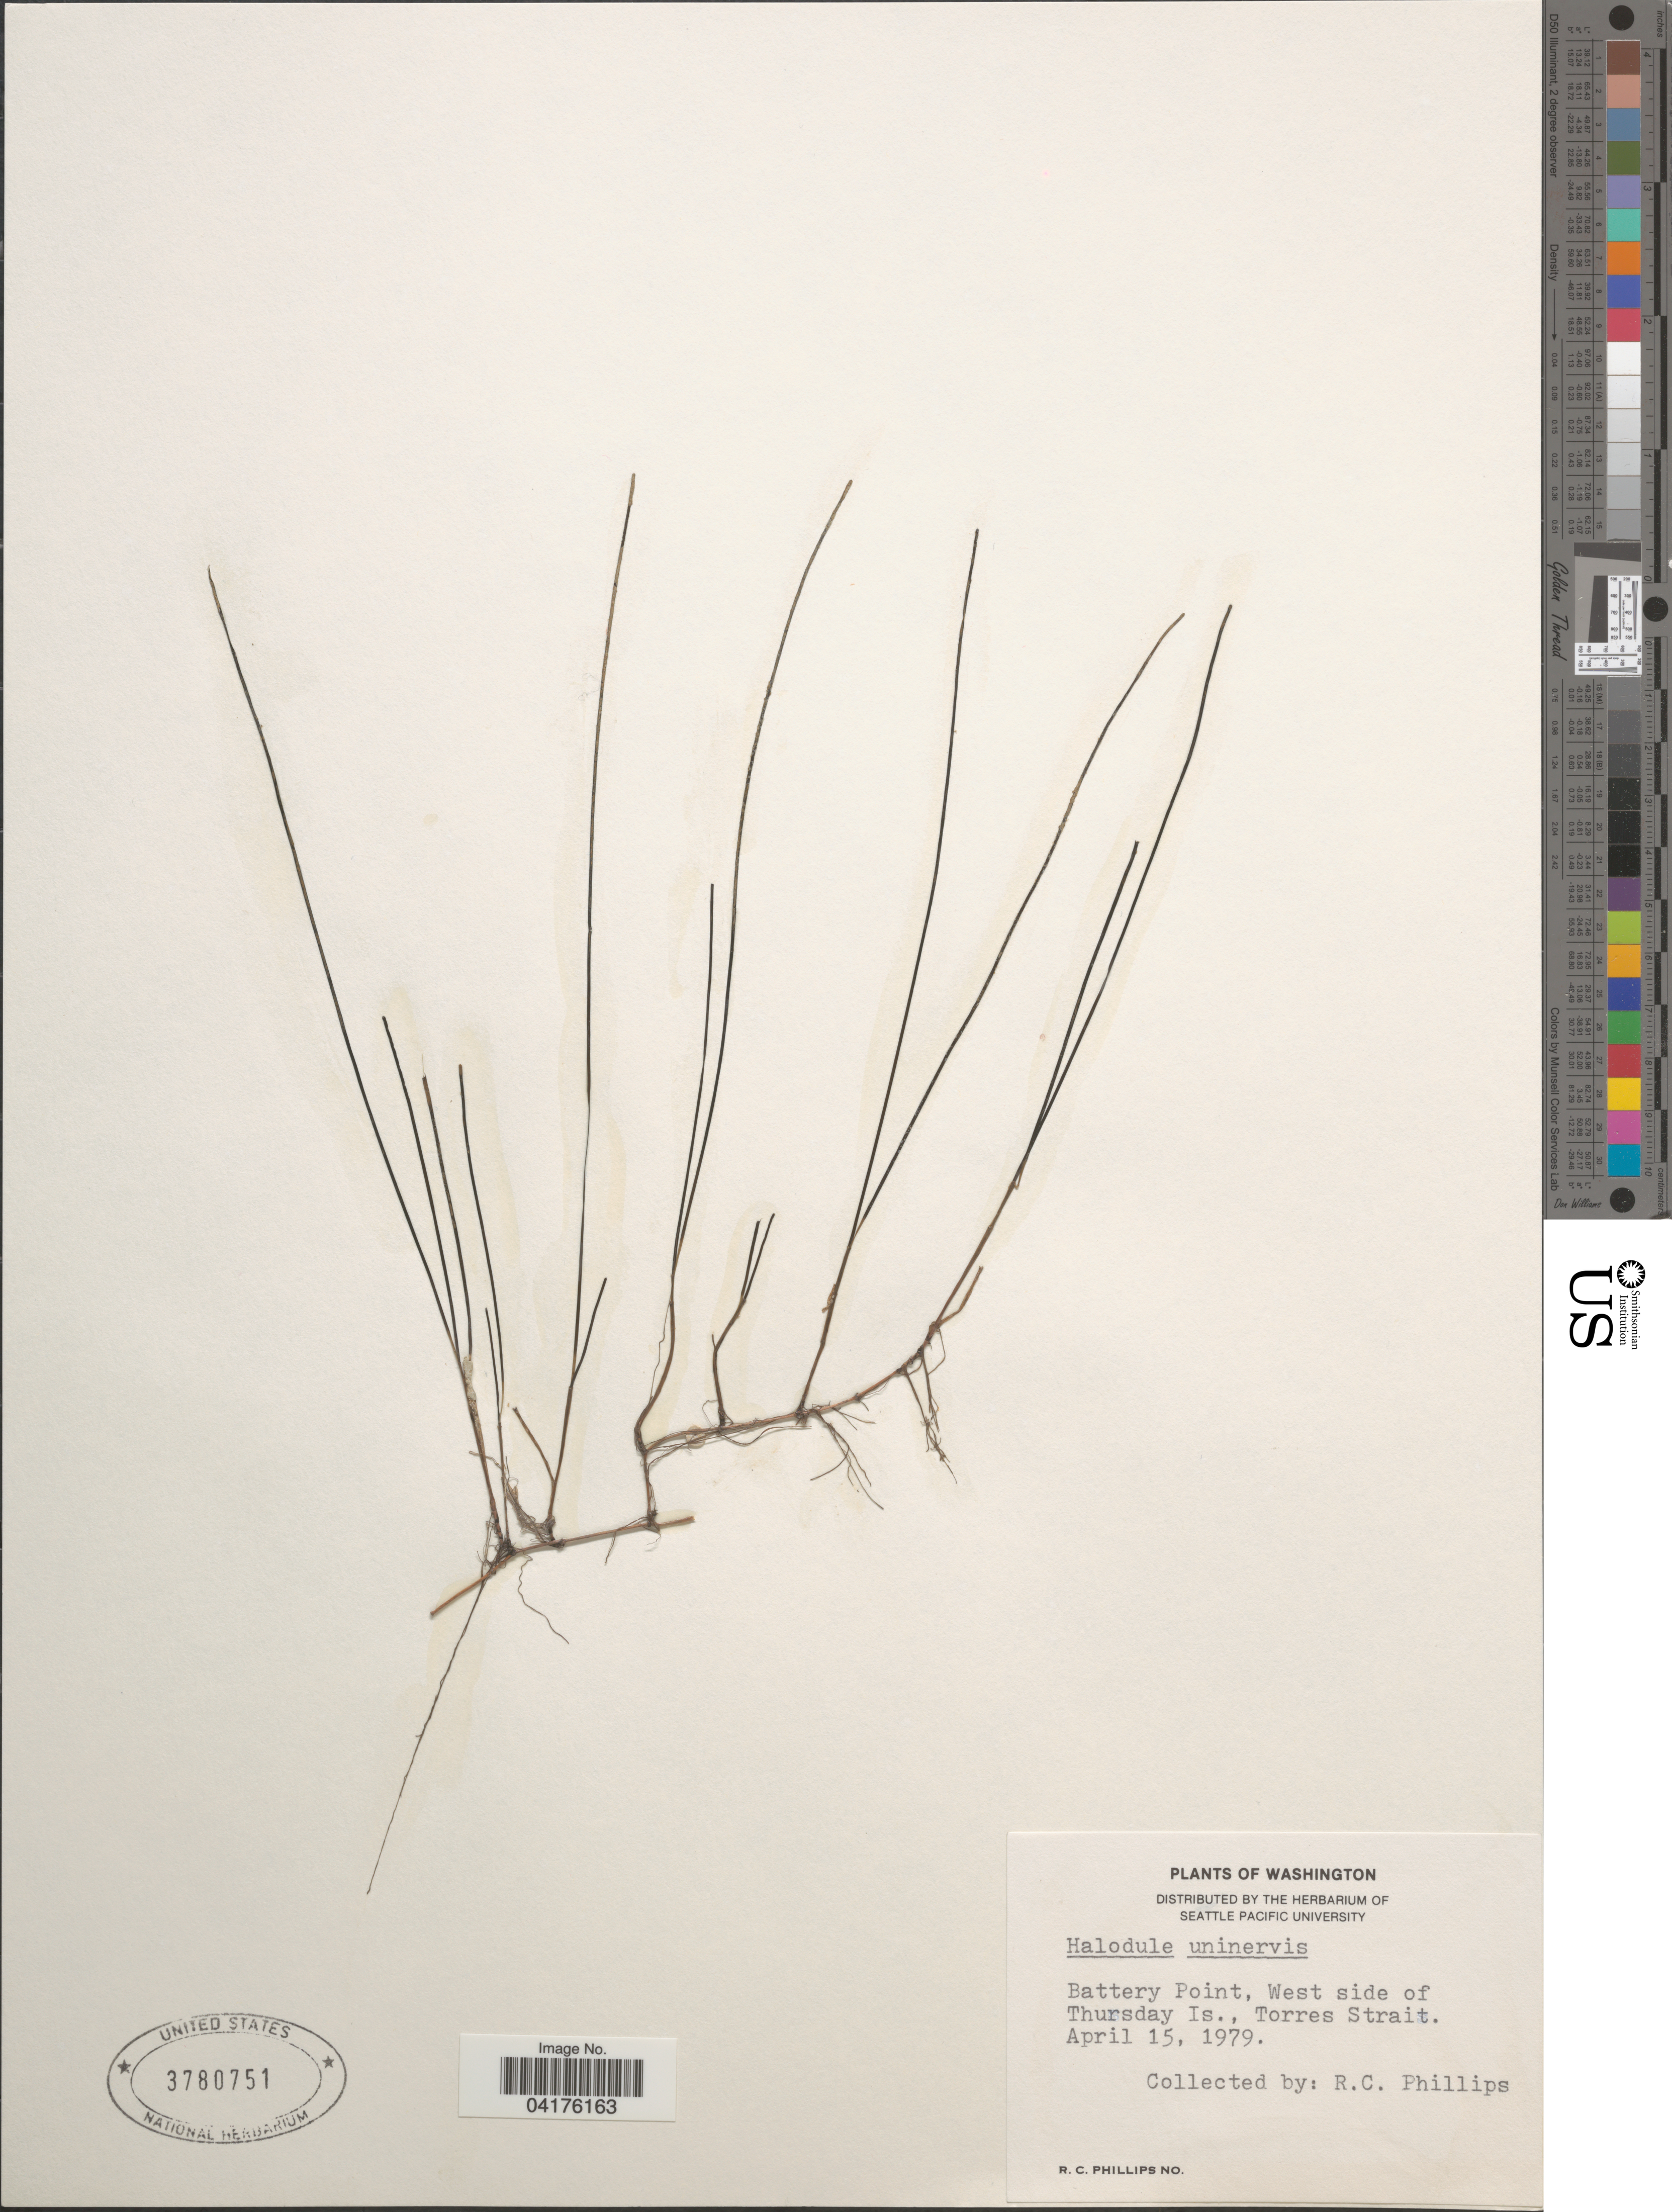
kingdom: Plantae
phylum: Tracheophyta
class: Liliopsida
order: Alismatales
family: Cymodoceaceae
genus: Halodule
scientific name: Halodule uninervis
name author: (Forssk.) Asch.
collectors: R. C. Phillips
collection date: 1979-04-15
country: Australia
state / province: Queensland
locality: Battery Point, West side of Thursday Is., Torres Strait.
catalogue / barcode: US 3780751